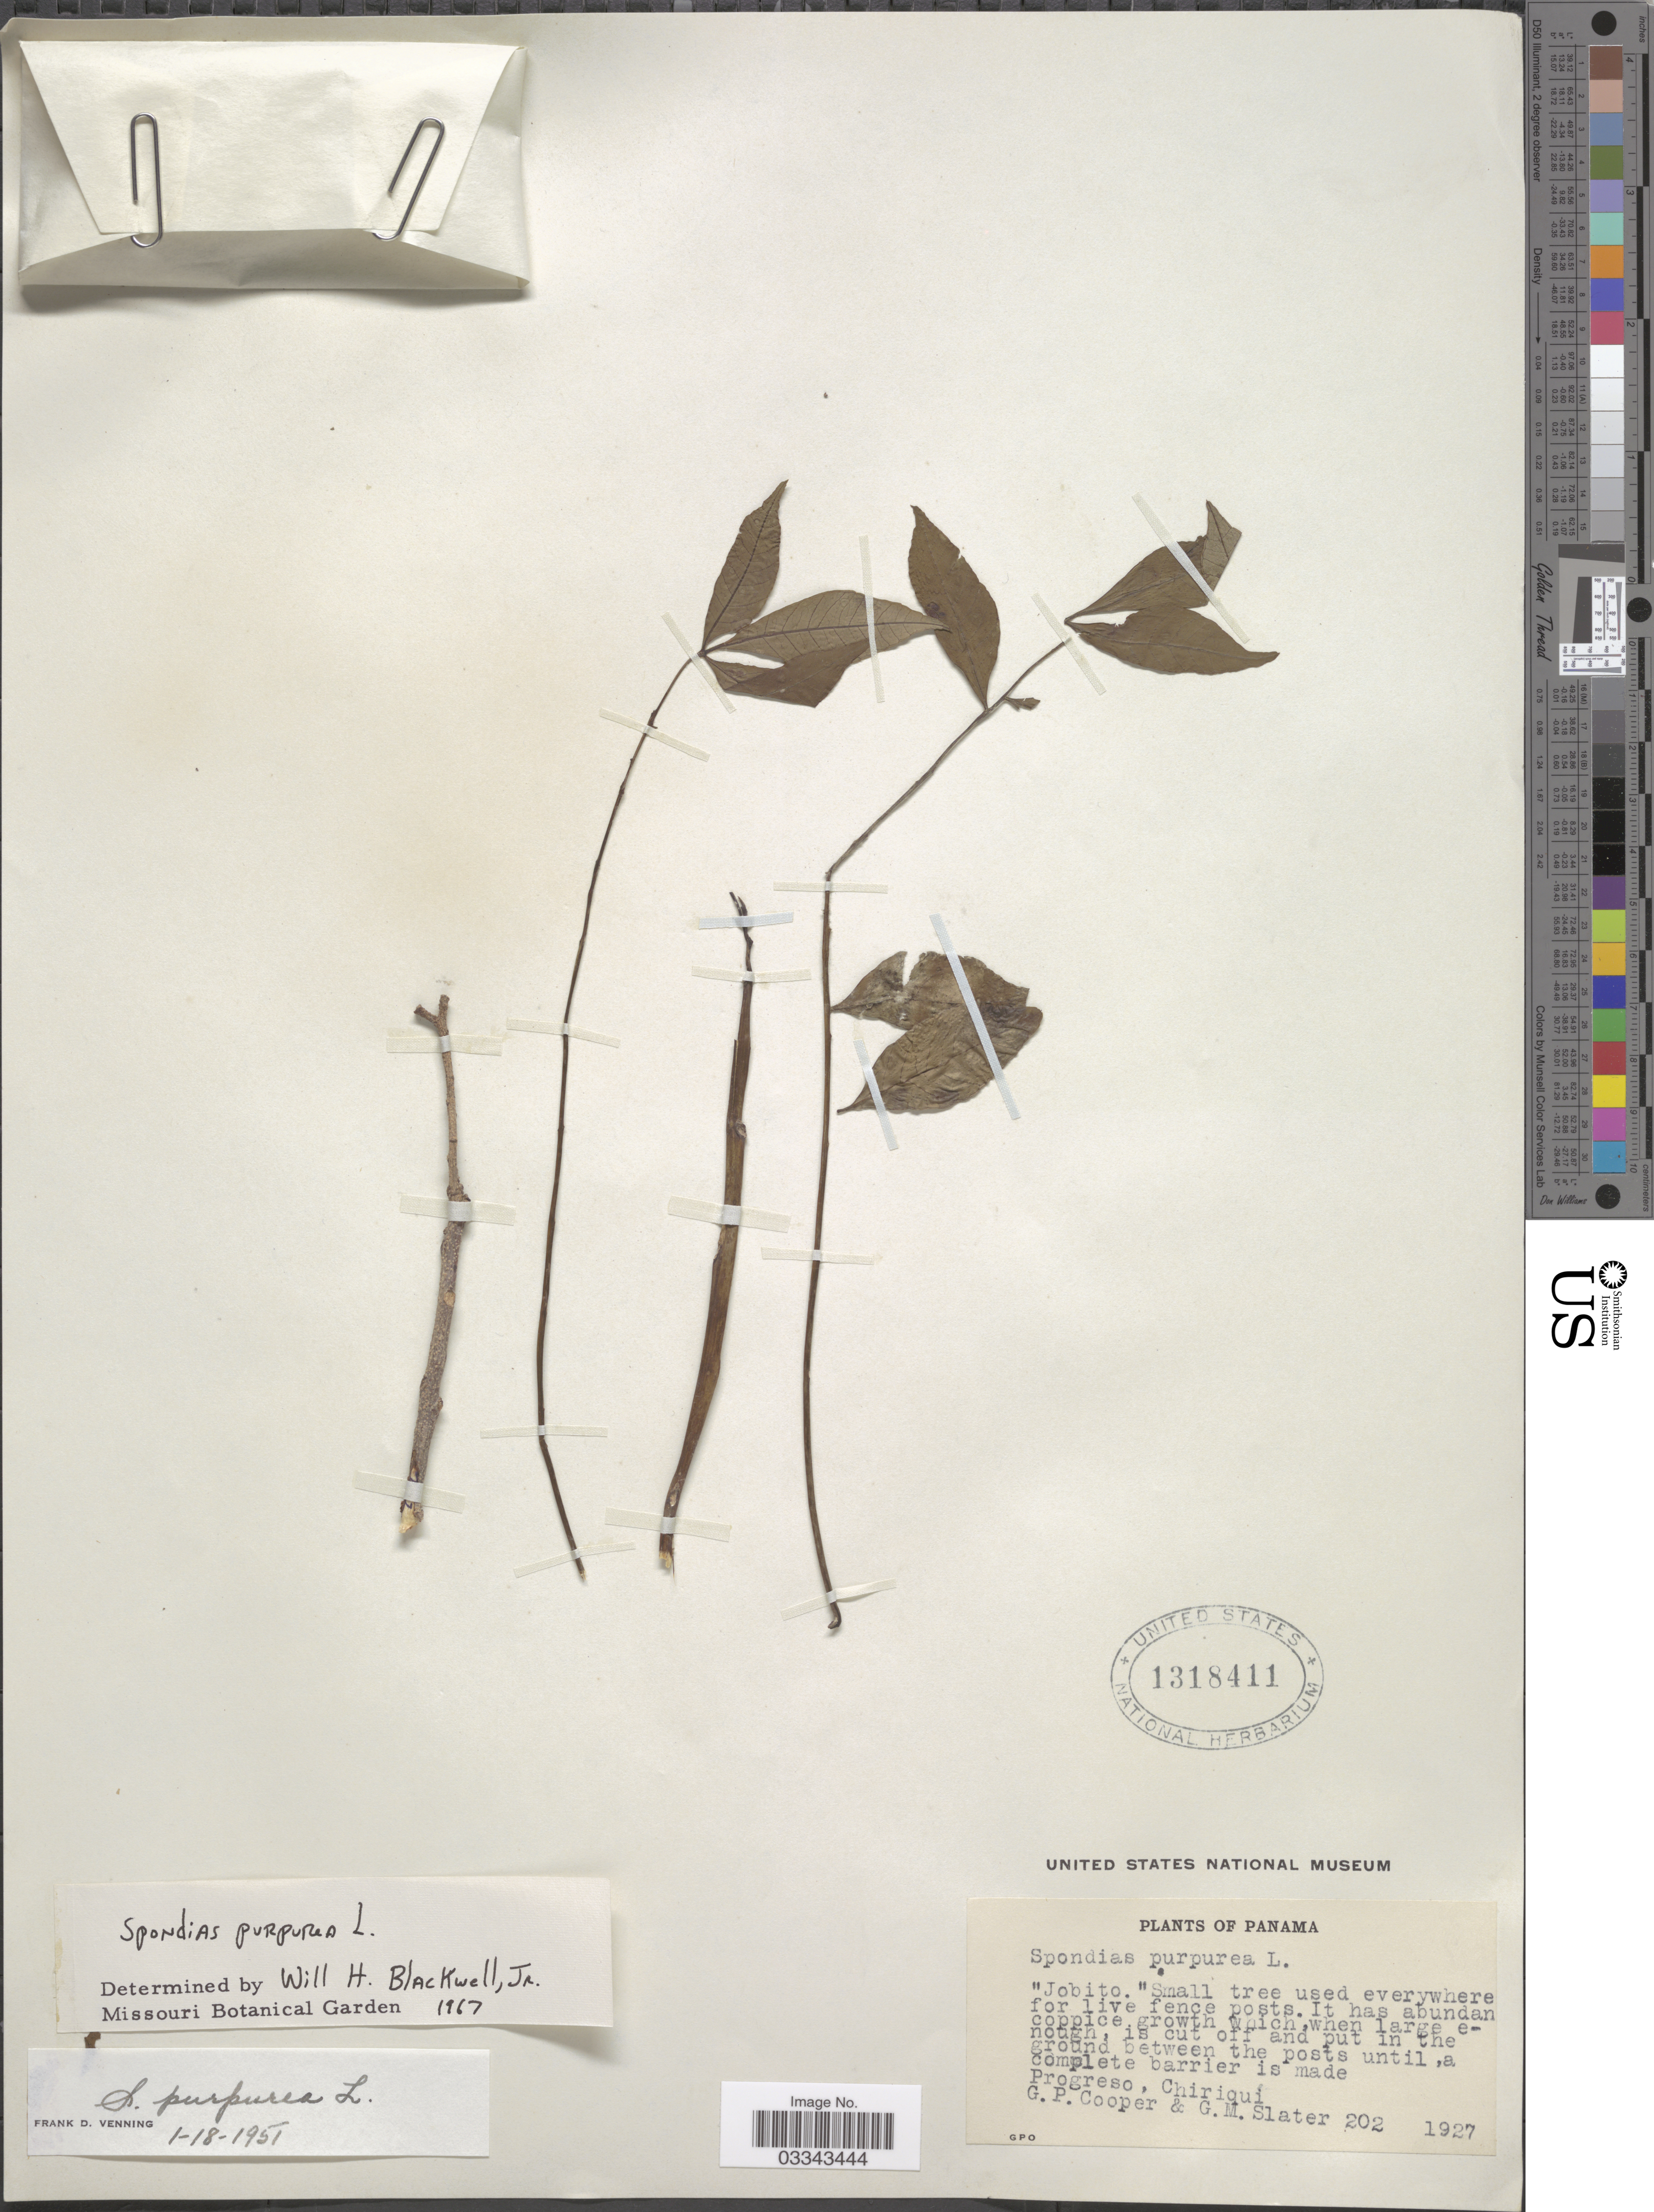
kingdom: Plantae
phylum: Tracheophyta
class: Magnoliopsida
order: Sapindales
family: Anacardiaceae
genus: Spondias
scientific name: Spondias purpurea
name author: L.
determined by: Mitchell, John D.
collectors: G. Cooper & G. Slater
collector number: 202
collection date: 1927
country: Panama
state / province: Chiriqui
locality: Progreso.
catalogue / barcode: US 1318411